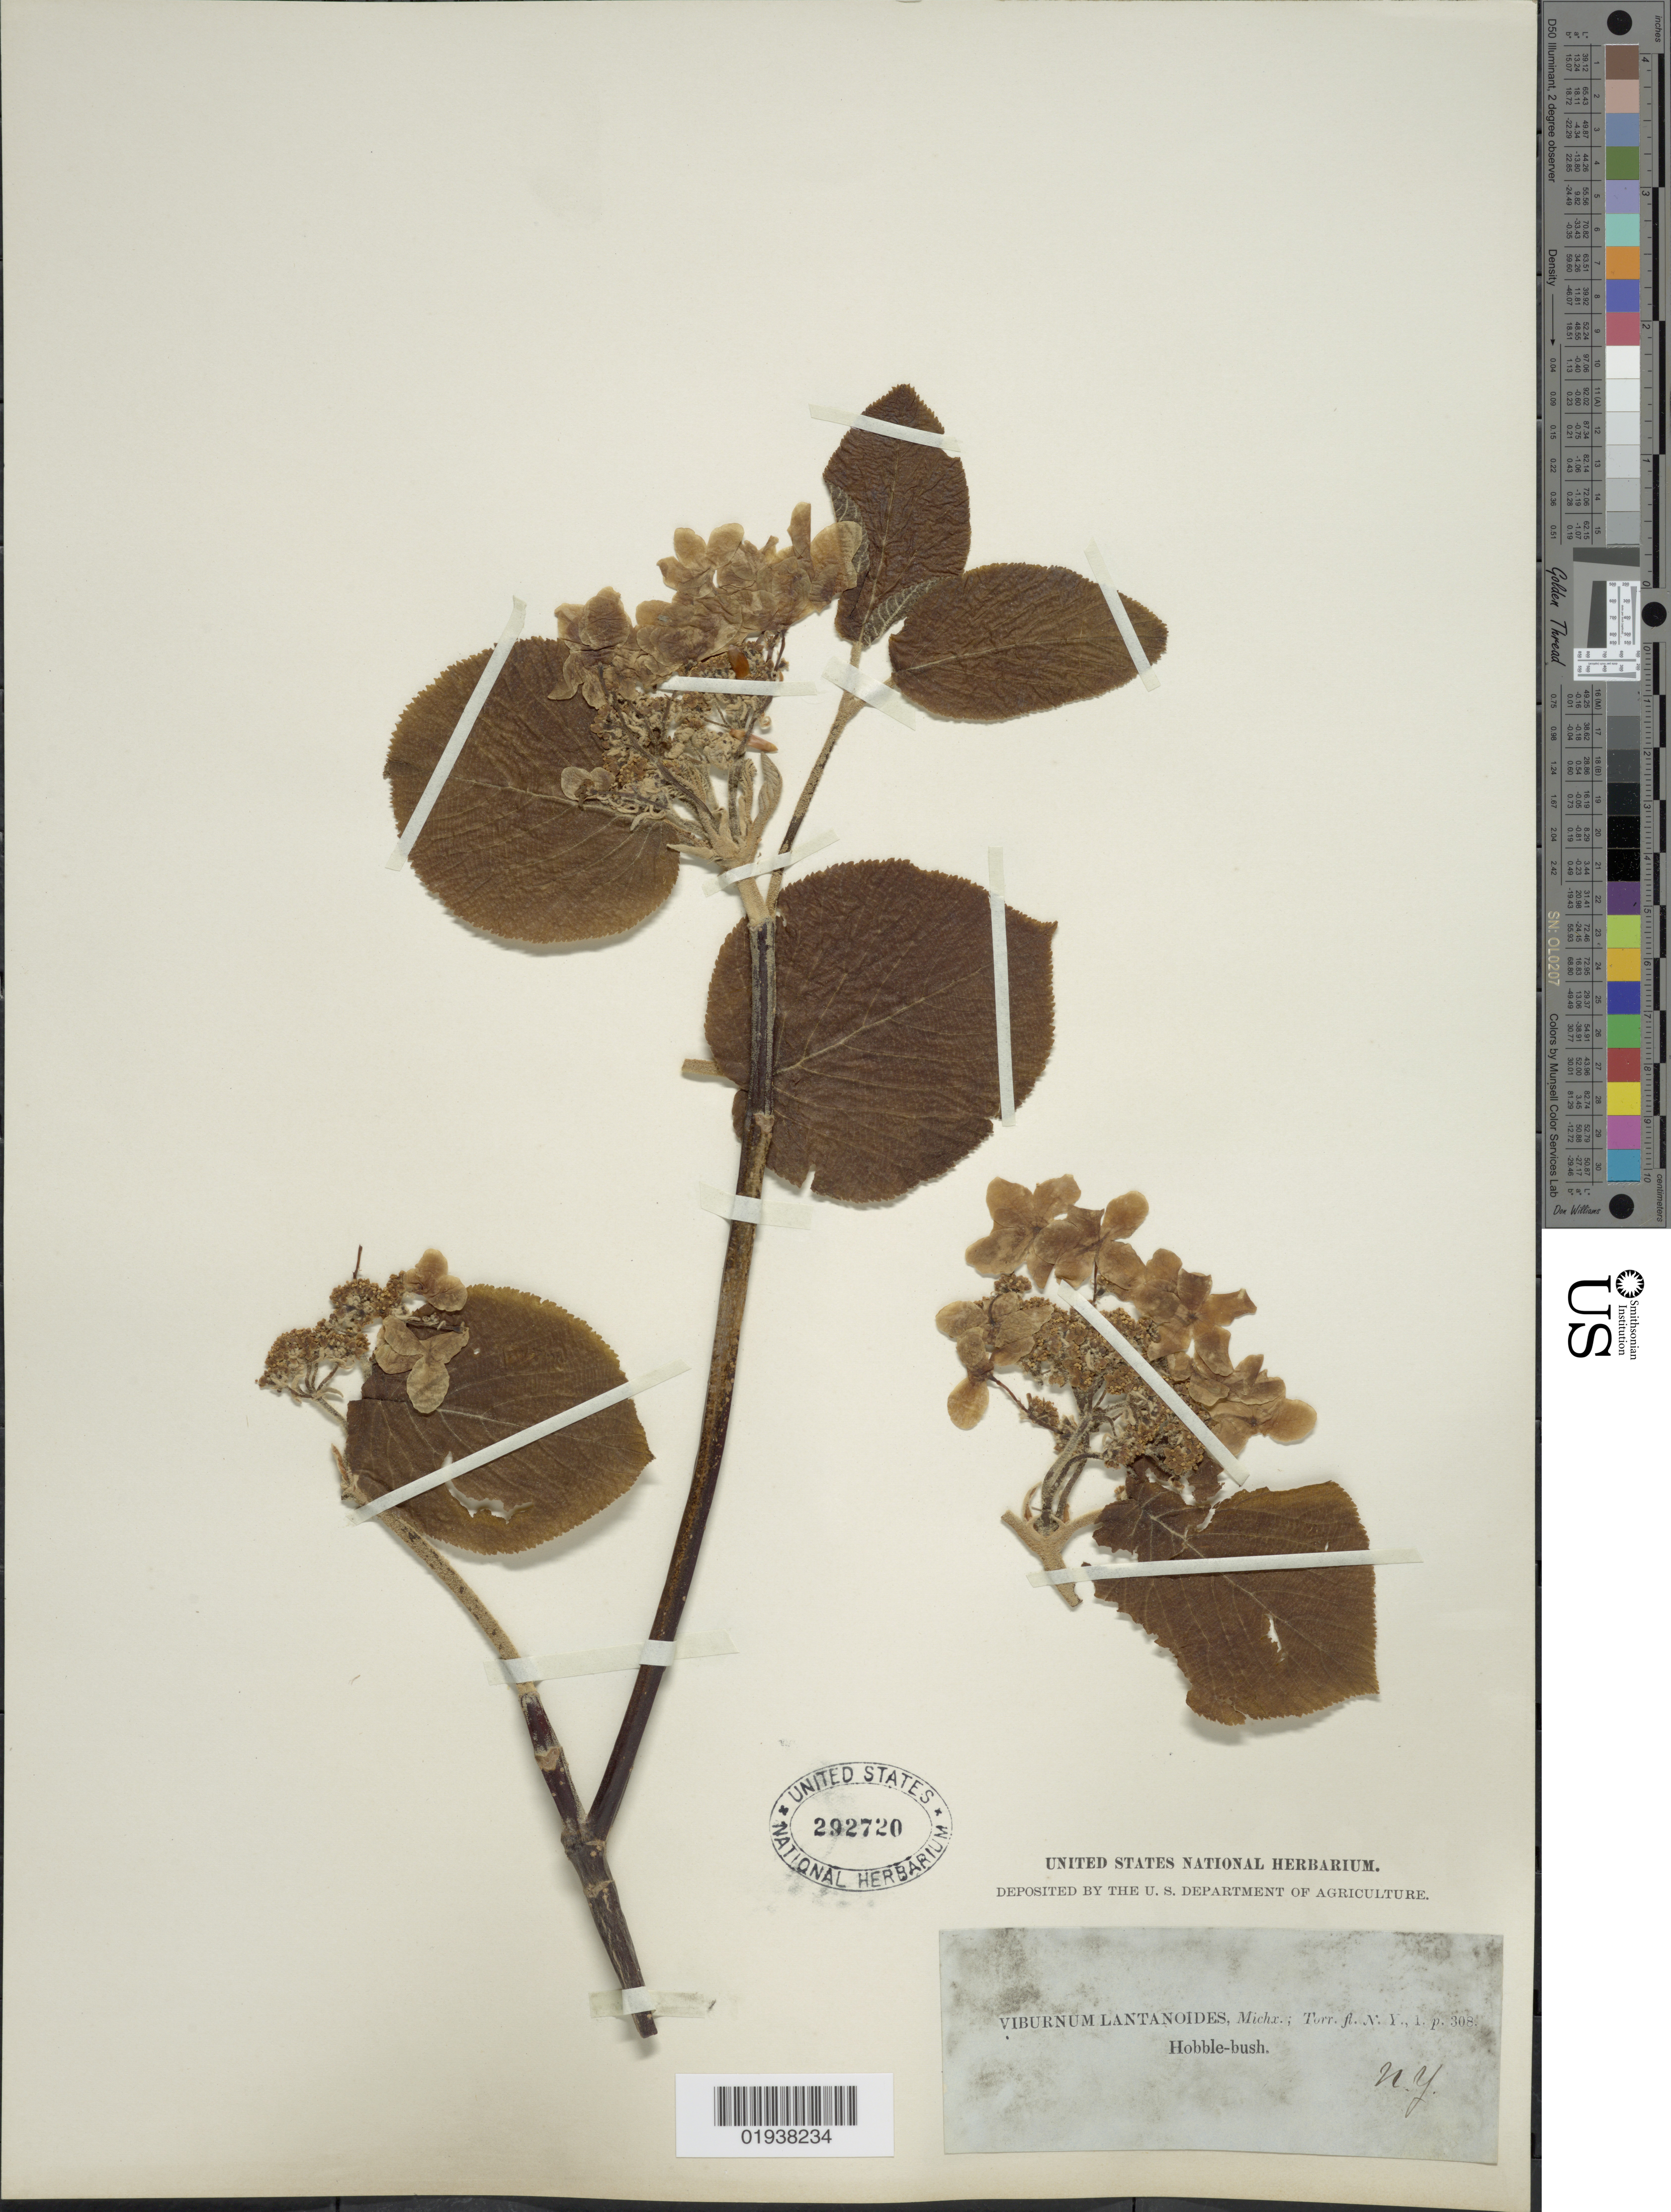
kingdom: Plantae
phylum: Tracheophyta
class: Magnoliopsida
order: Dipsacales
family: Viburnaceae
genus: Viburnum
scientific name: Viburnum alnifolium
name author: Marshall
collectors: ex herb. United States National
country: United States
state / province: New York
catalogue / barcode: US 292720